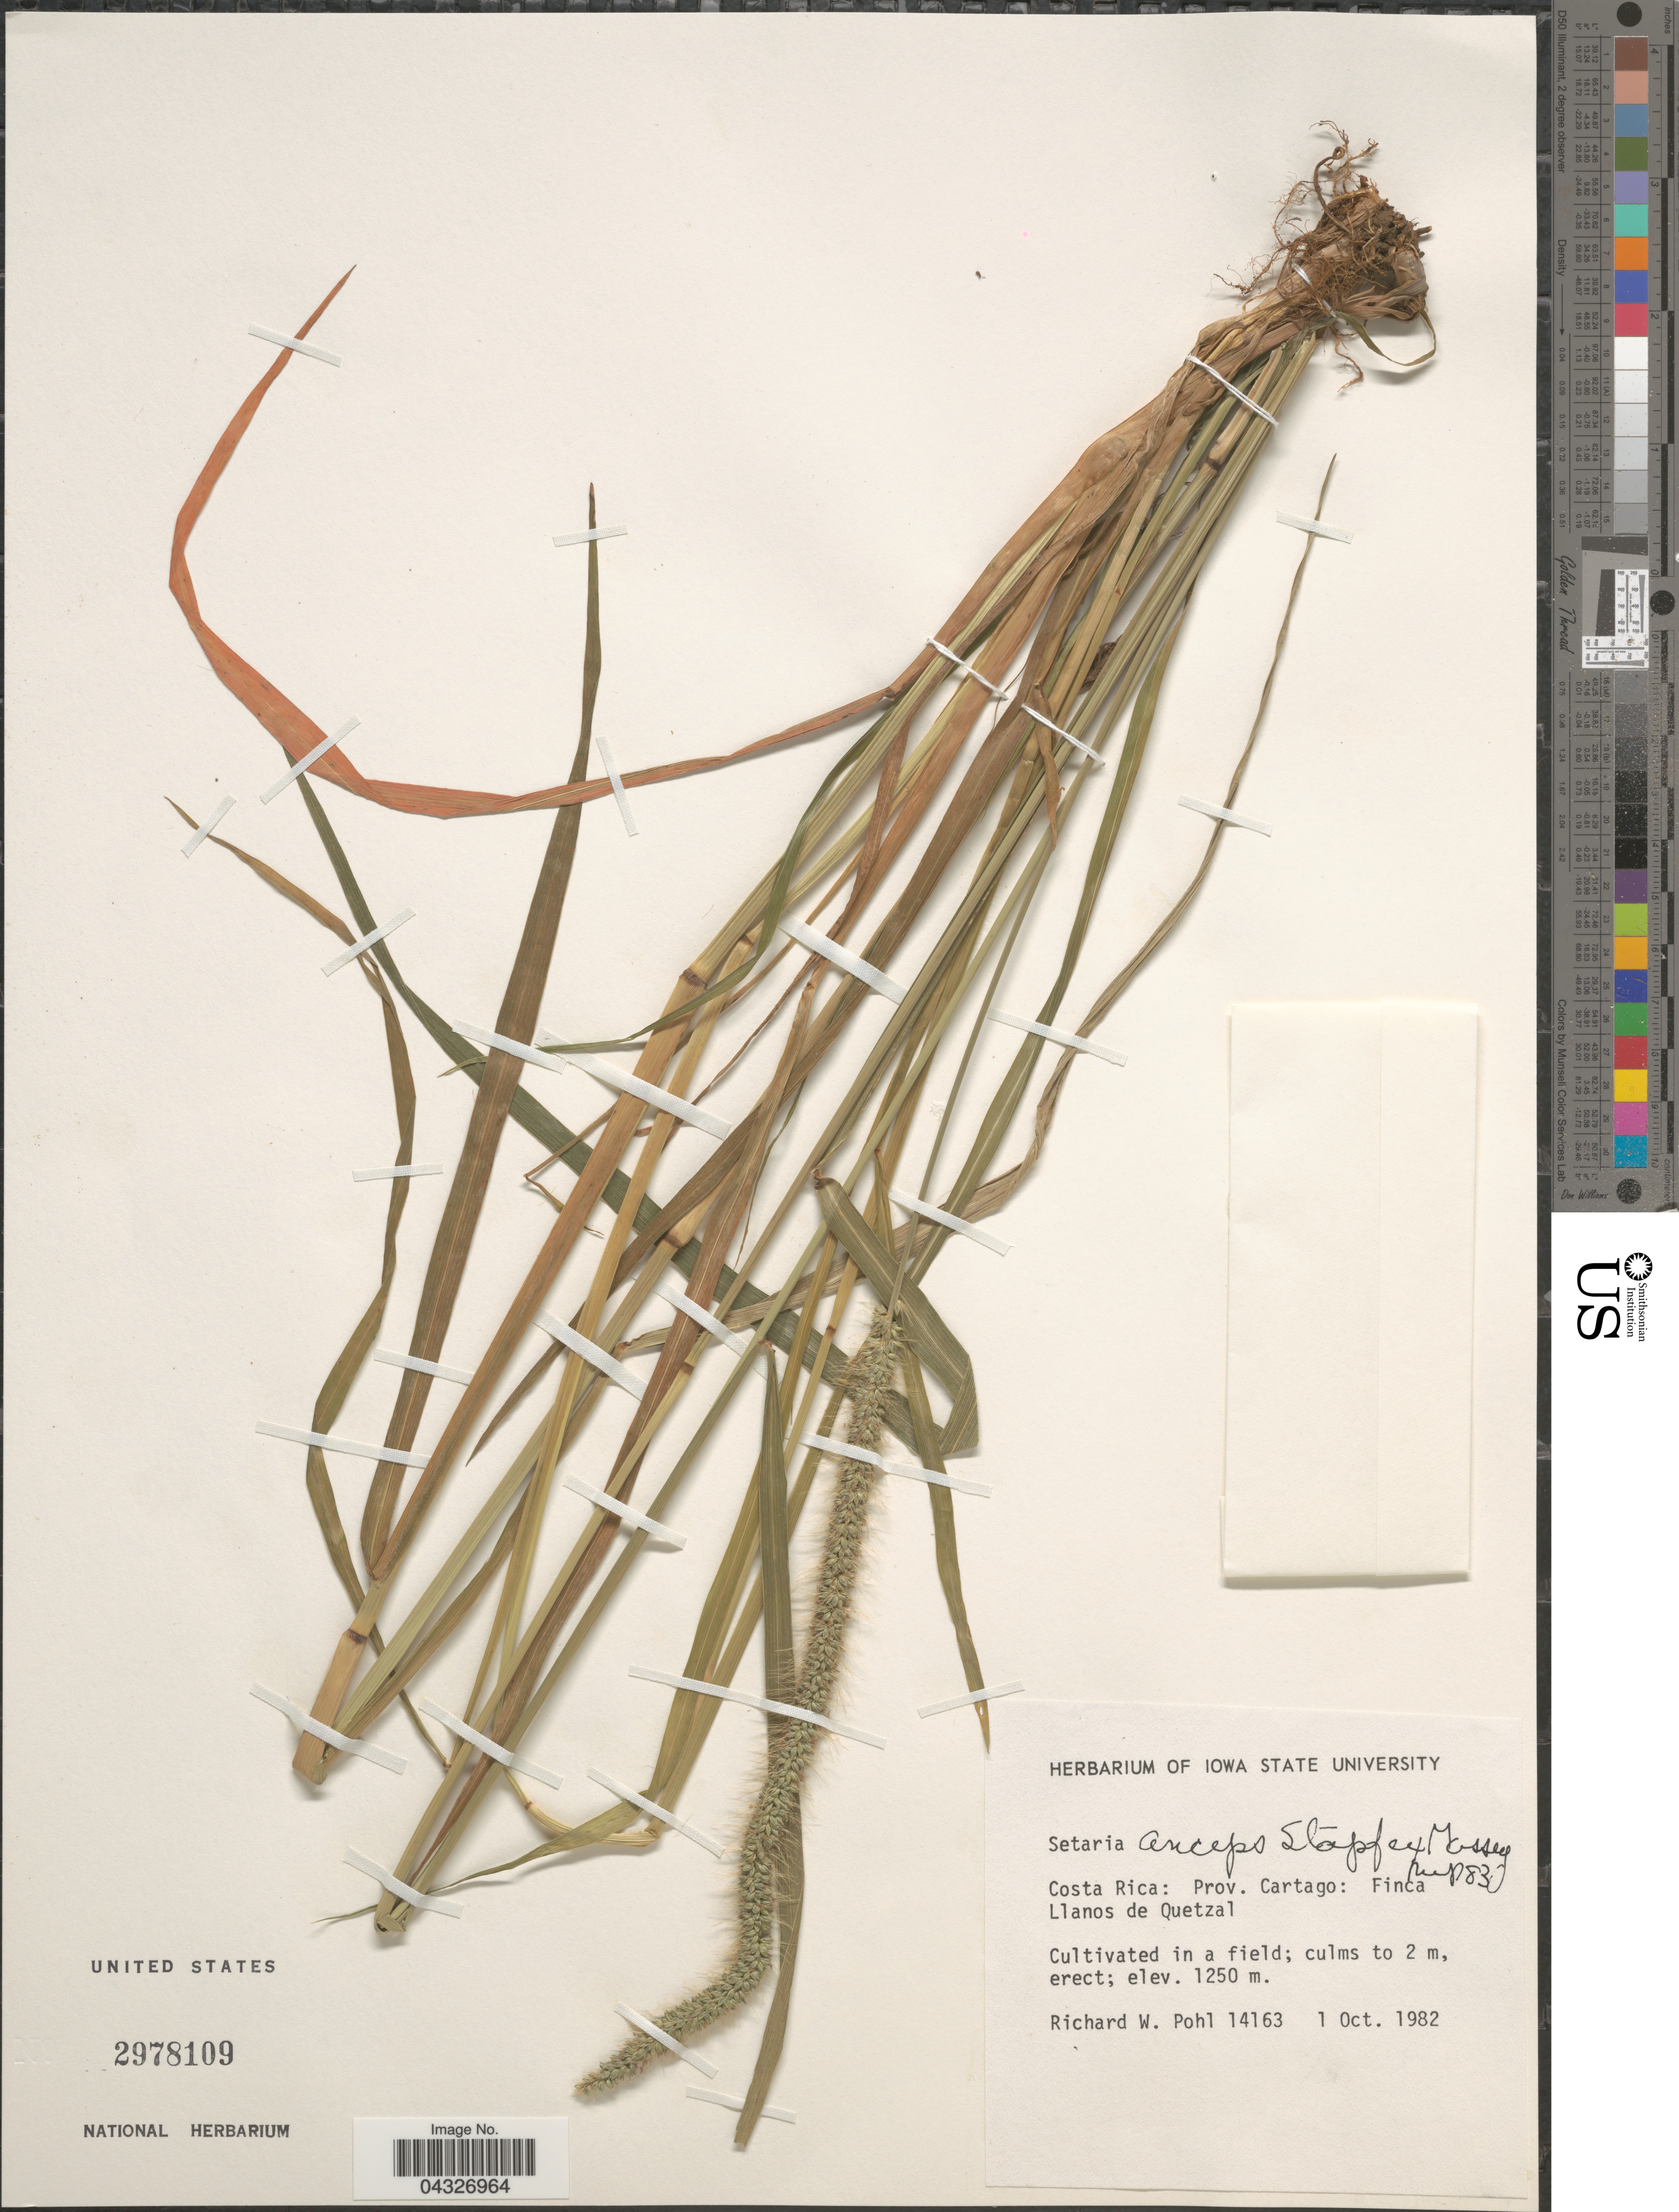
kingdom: Plantae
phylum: Tracheophyta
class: Liliopsida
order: Poales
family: Poaceae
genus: Setaria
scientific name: Setaria sphacelata var. sericea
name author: (R.E. Massey ex Stapf) Clayton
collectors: R. W. Pohl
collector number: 14163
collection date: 1982-10-01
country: Costa Rica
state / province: Cartago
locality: Finca Llanos de Quetzal.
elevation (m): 1250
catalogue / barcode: US 2978109